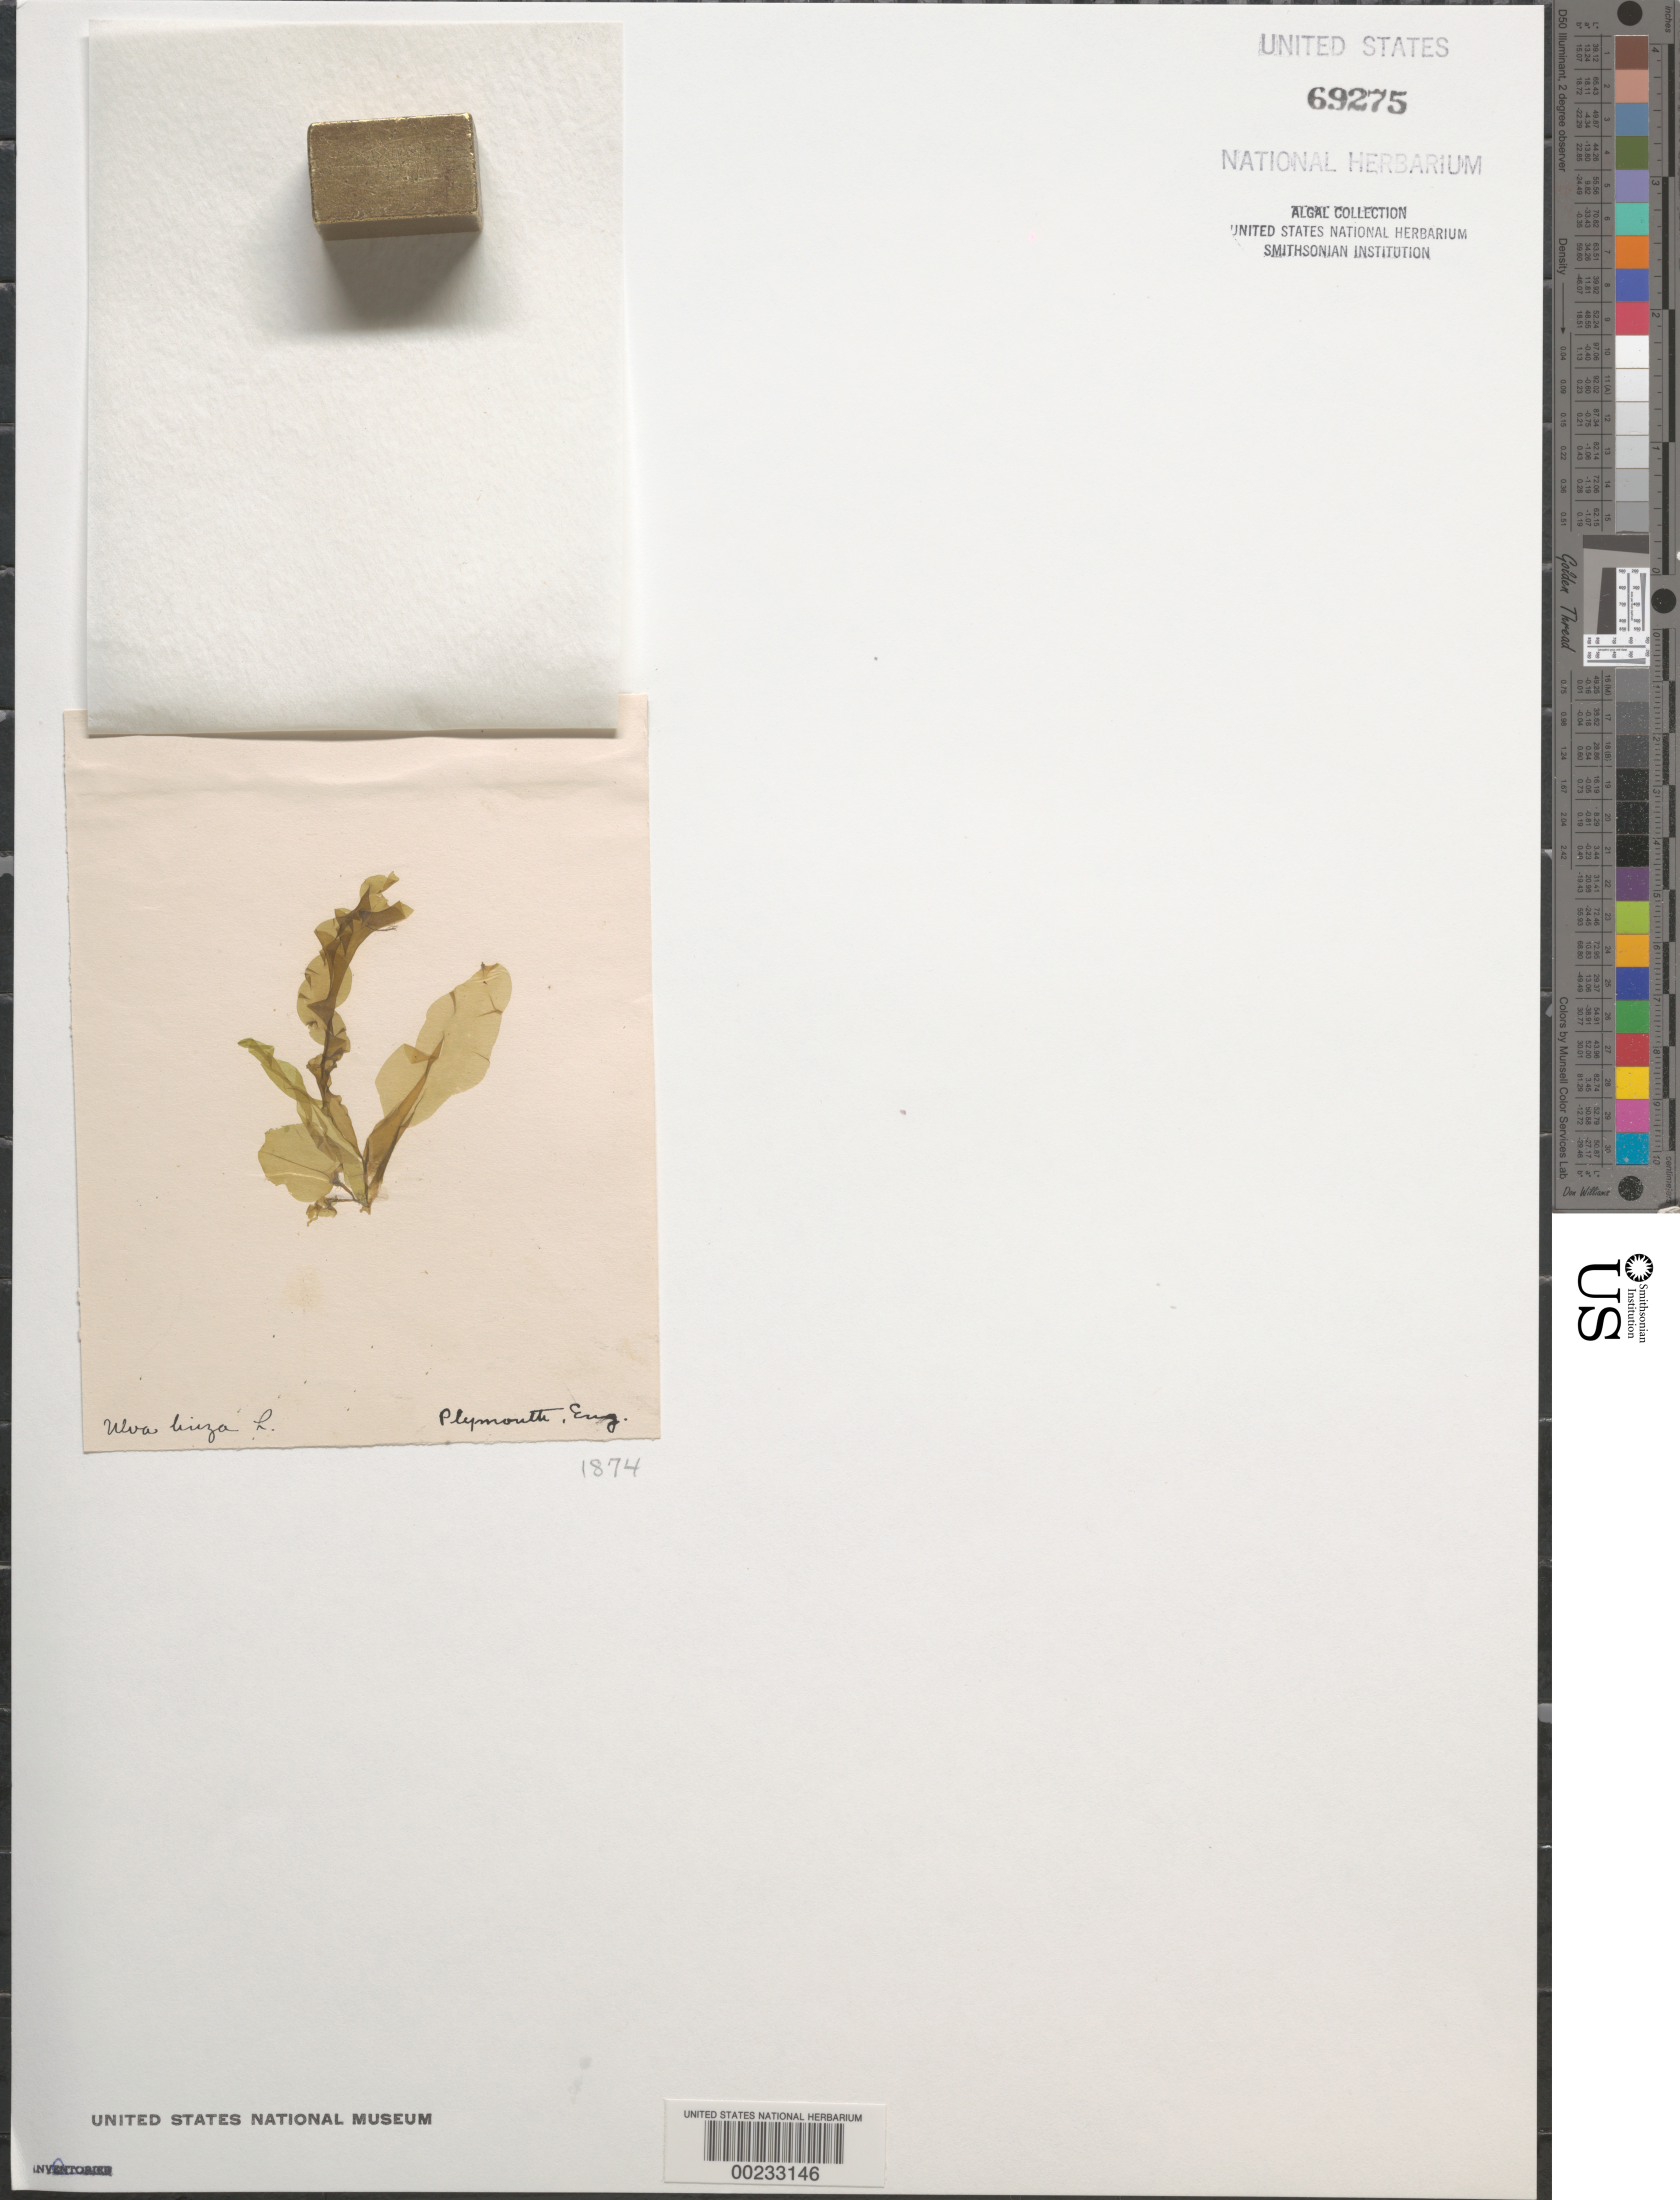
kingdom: Plantae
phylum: Chlorophyta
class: Ulvophyceae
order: Ulvales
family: Ulvaceae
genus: Ulva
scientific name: Ulva clathrata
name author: (Roth) C. Agardh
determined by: Algae name updating Project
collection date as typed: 1874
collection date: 1874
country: United Kingdom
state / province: England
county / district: Devon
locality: Plymouth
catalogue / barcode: US 69275